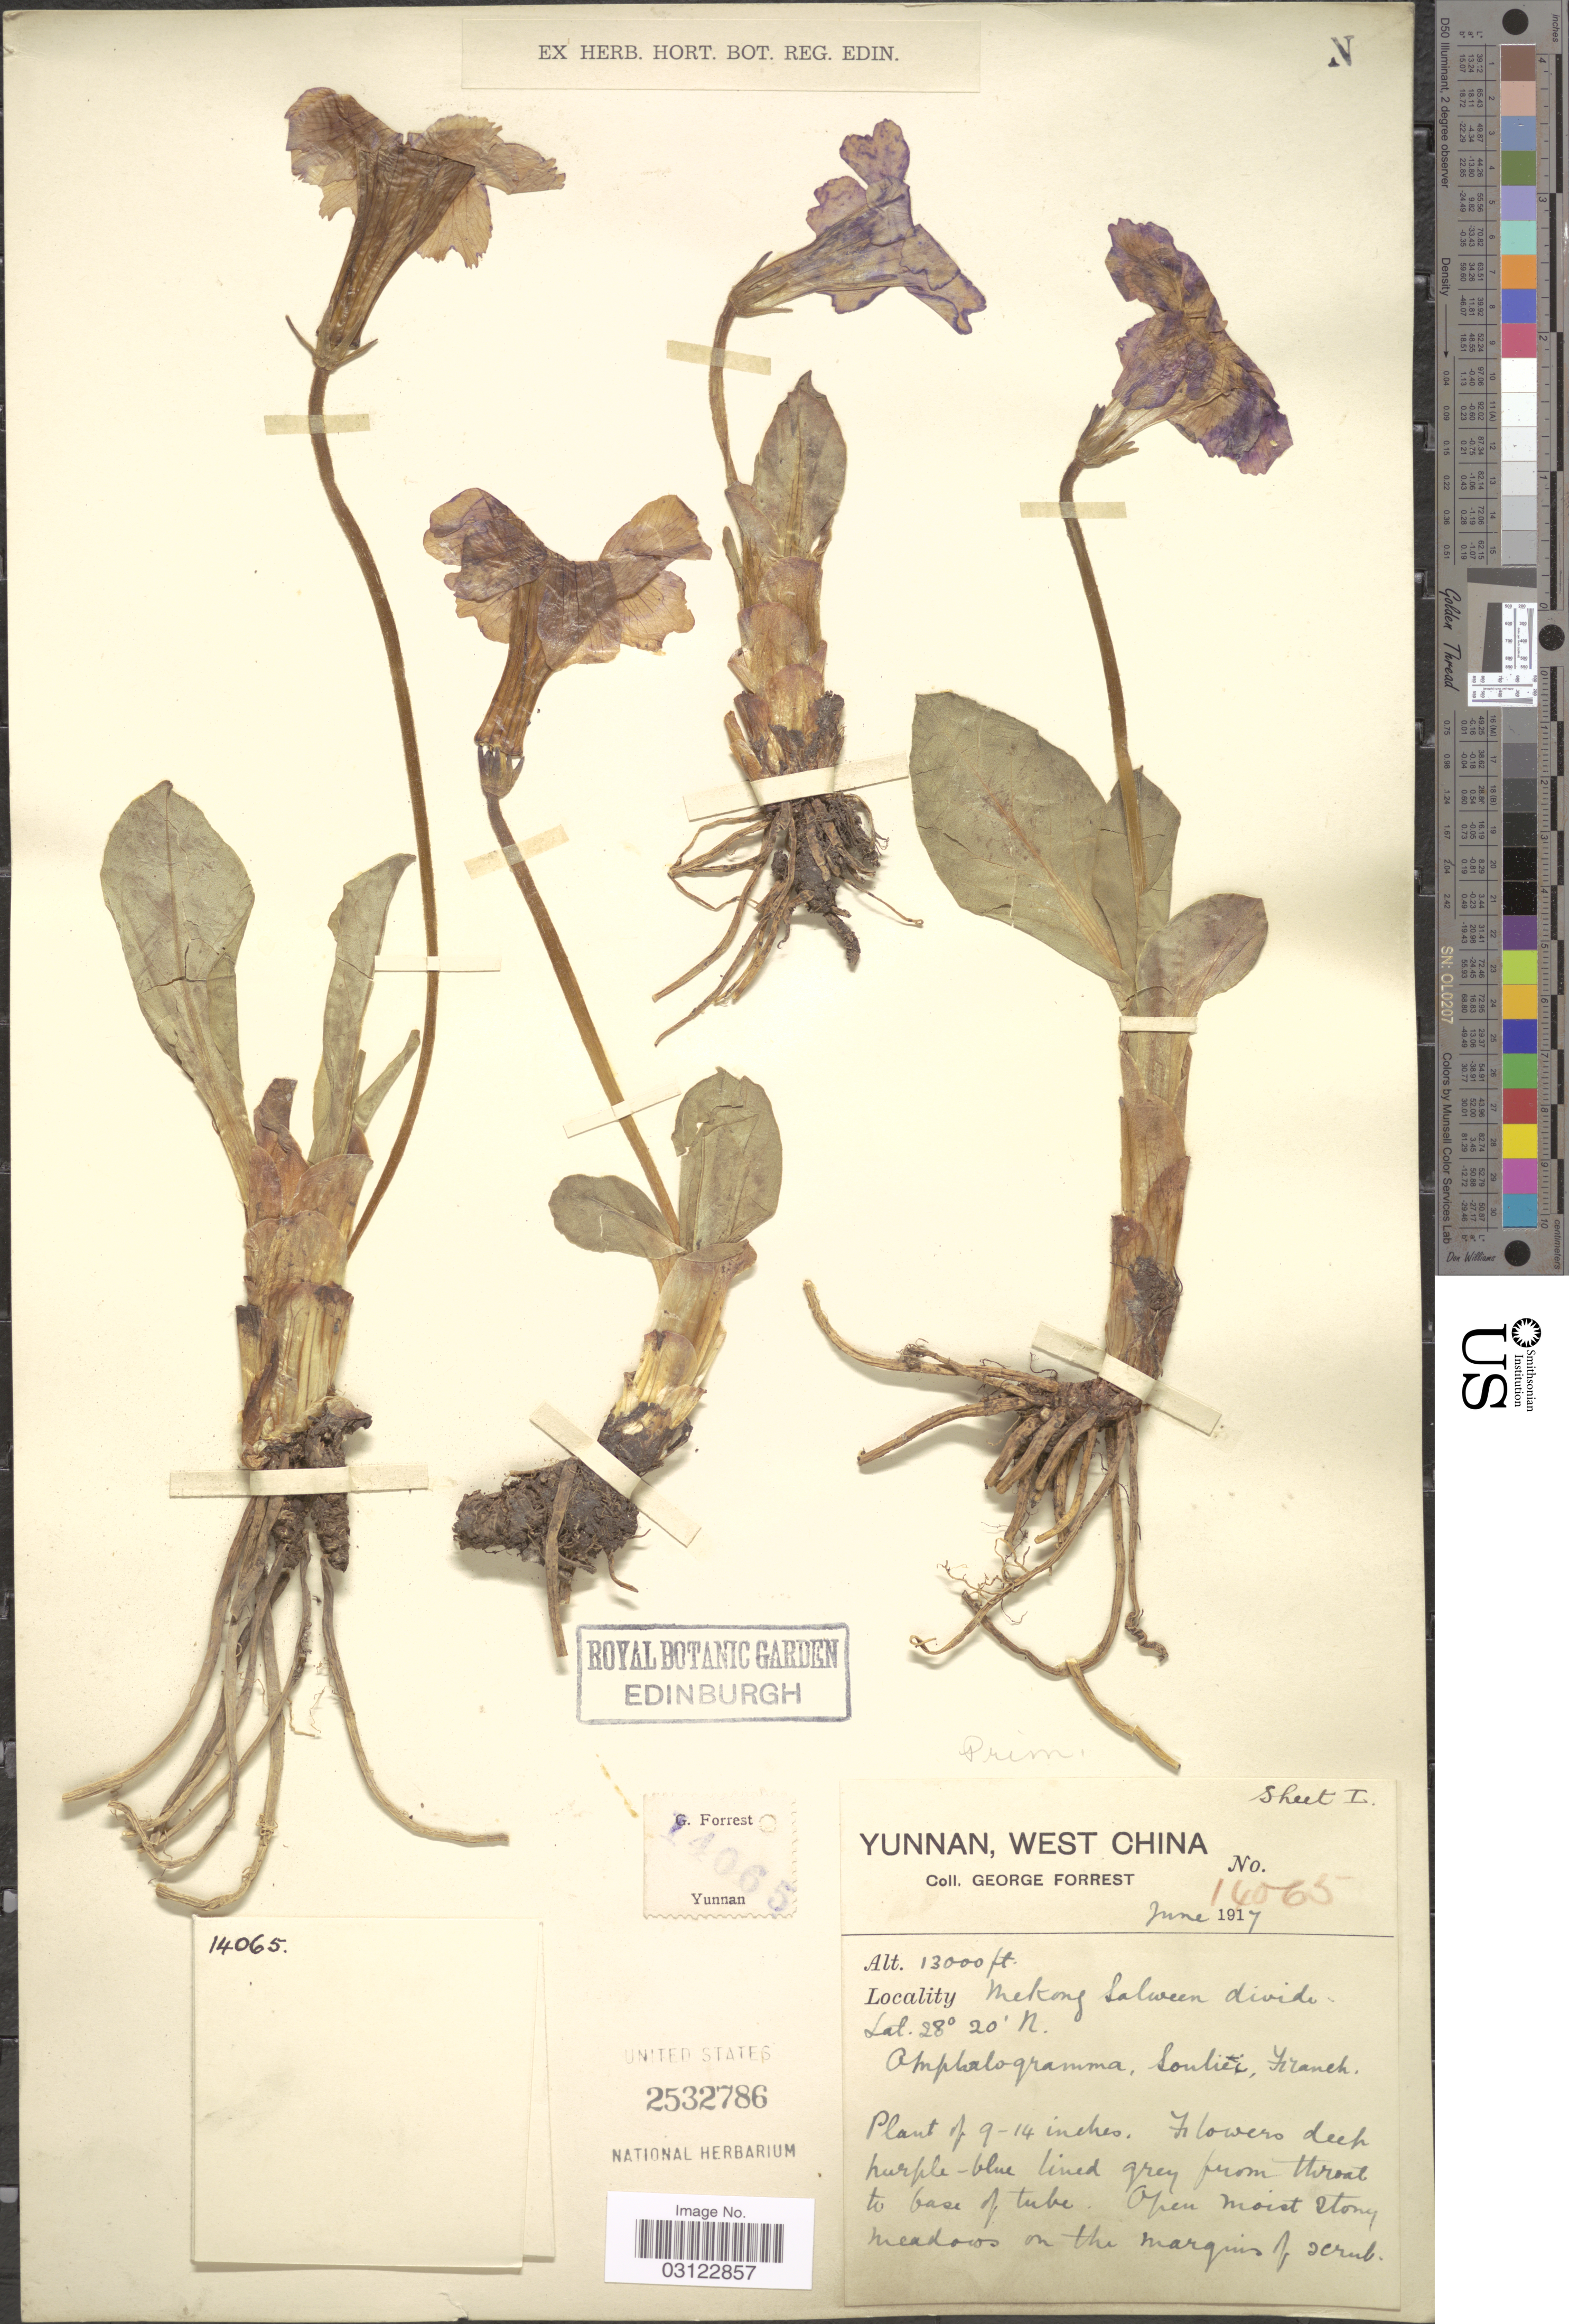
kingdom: Plantae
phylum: Tracheophyta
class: Magnoliopsida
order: Ericales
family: Primulaceae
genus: Omphalogramma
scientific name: Omphalogramma souliei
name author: Franch.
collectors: G. Forrest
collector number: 14065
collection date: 1917-06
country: China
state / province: Yunnan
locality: Mekong Salween divide.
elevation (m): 3962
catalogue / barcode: US 2532786